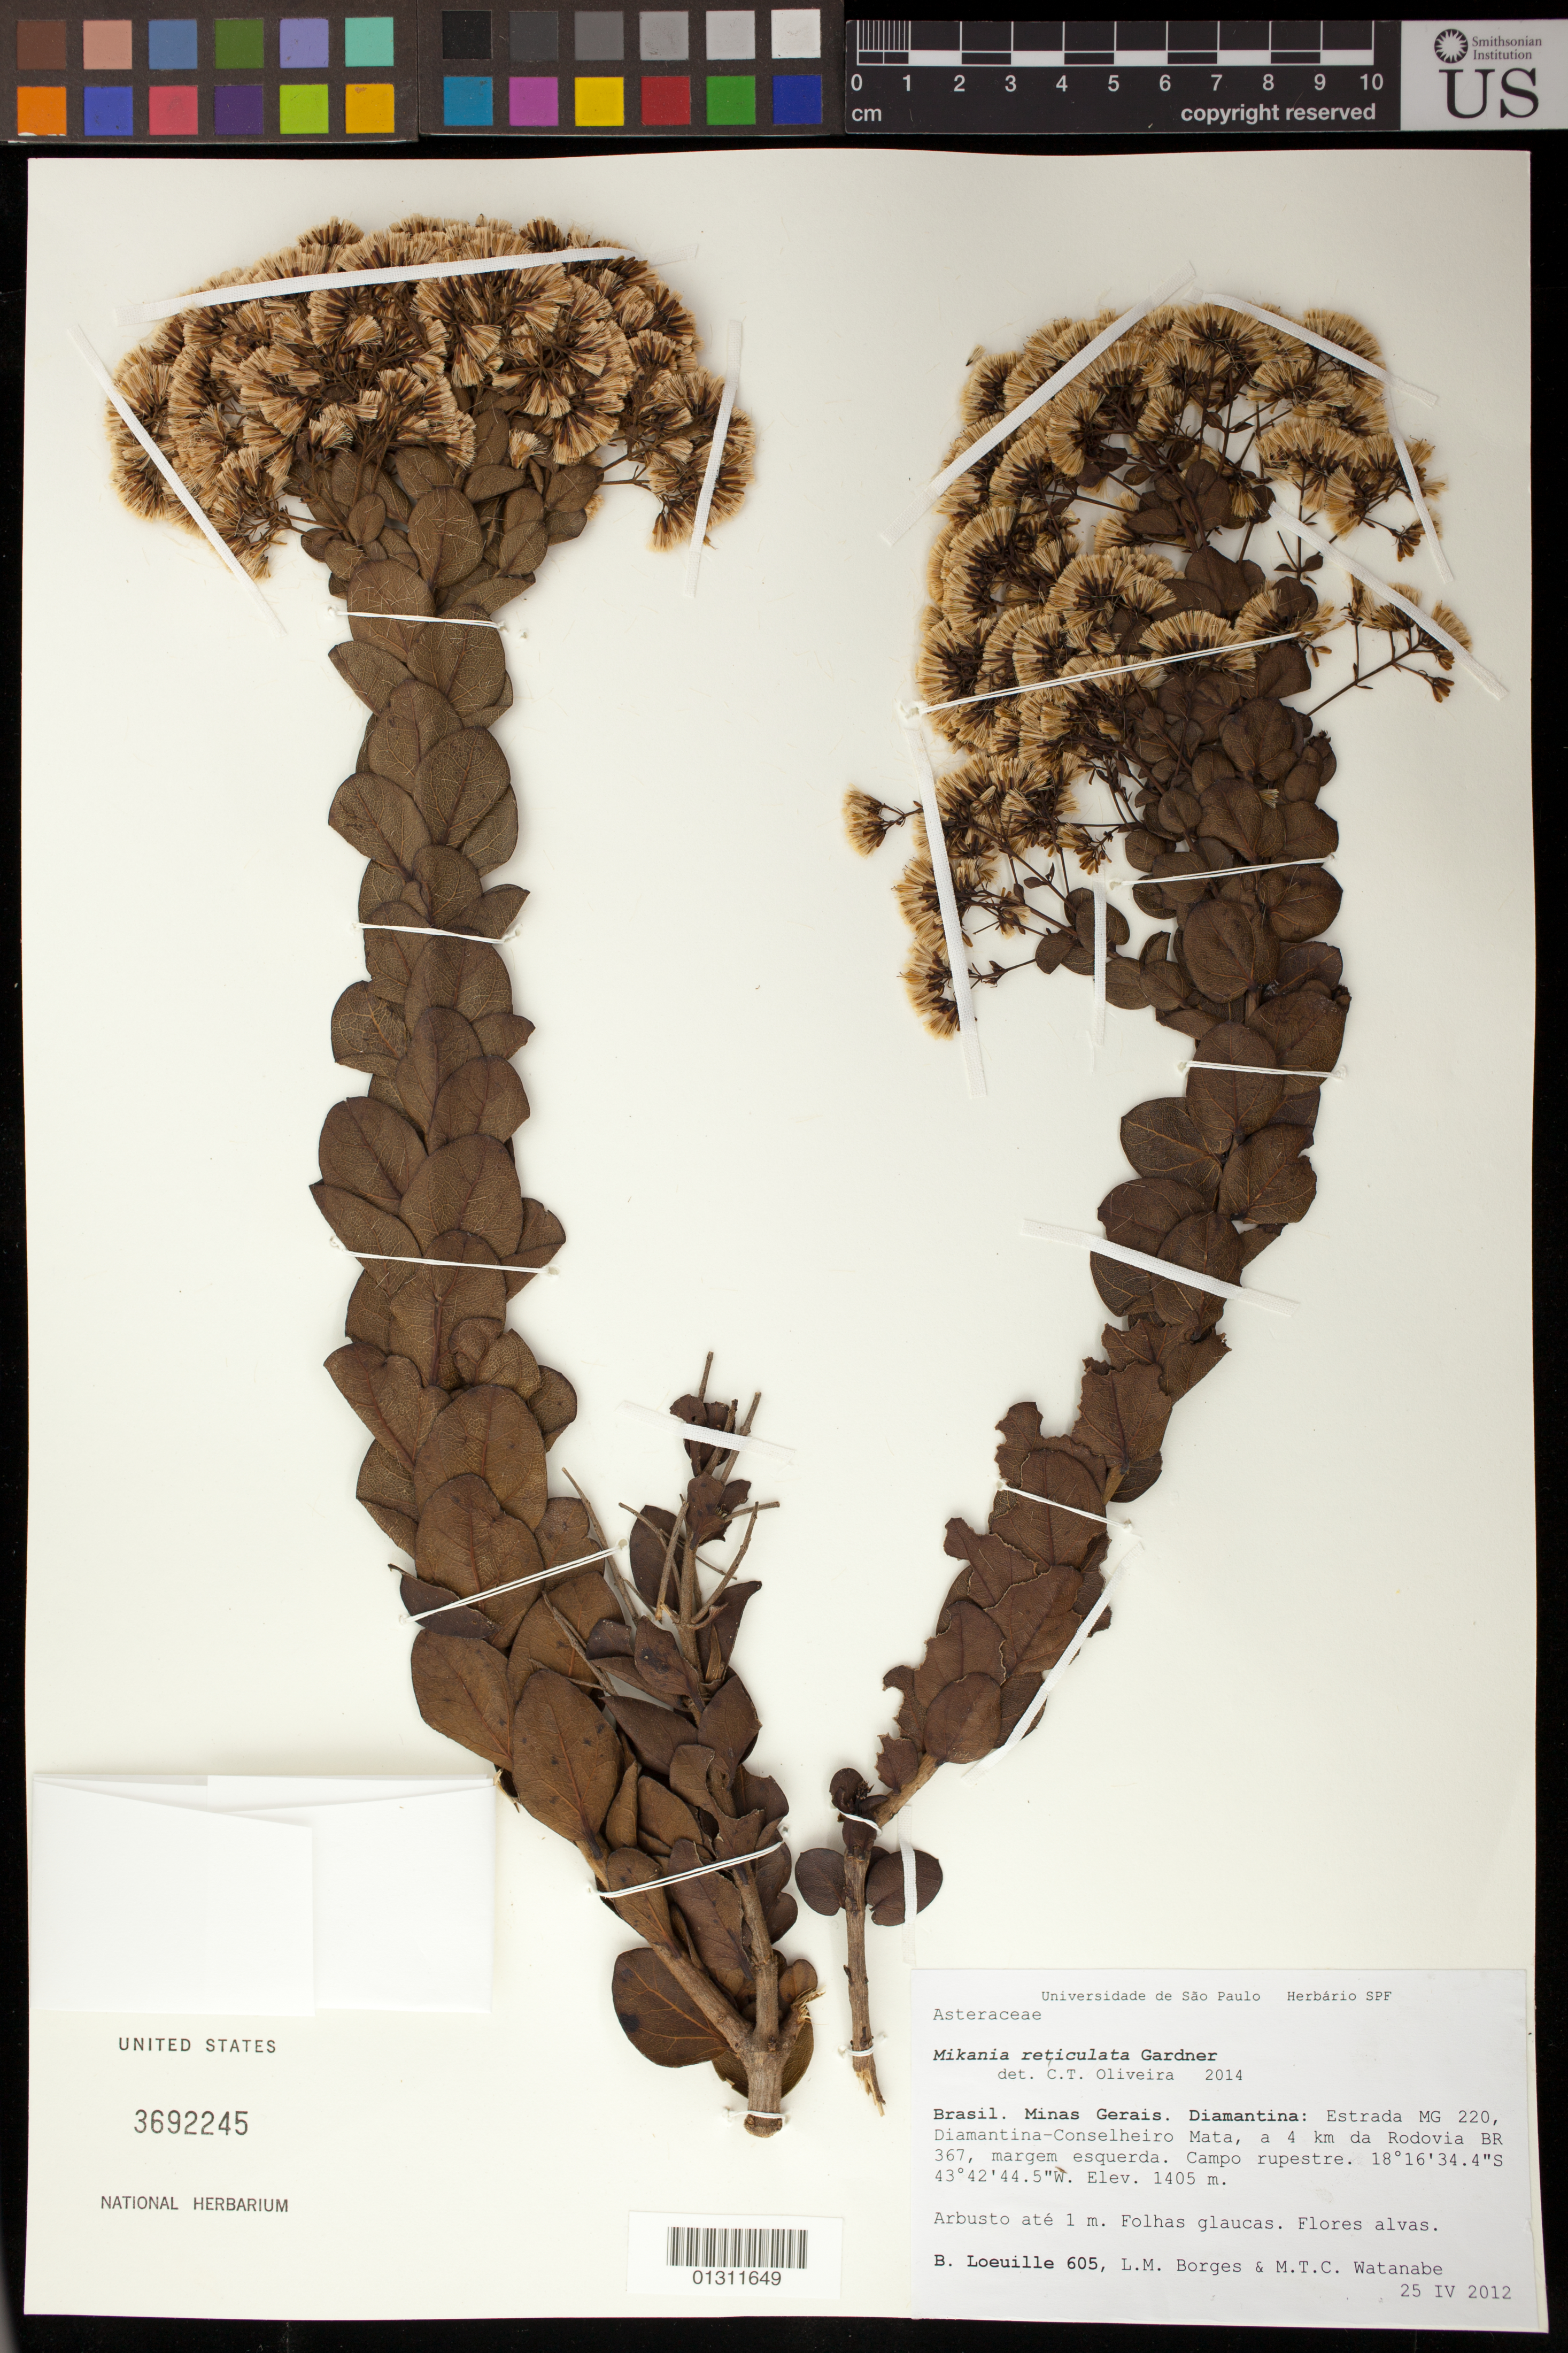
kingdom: Plantae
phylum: Tracheophyta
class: Magnoliopsida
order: Asterales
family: Asteraceae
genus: Mikania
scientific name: Mikania reticulata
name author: Gardner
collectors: B. Loeuille, L. M. Borges & M. T. C. Watanabe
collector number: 605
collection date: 2012-04-25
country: Brazil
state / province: Minas Gerais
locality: Diamantina: Estrada MG 220, Diamantina - Conselheiro Mata, a 4 km da Rodovia BR 367.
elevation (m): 1045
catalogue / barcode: US 3692245